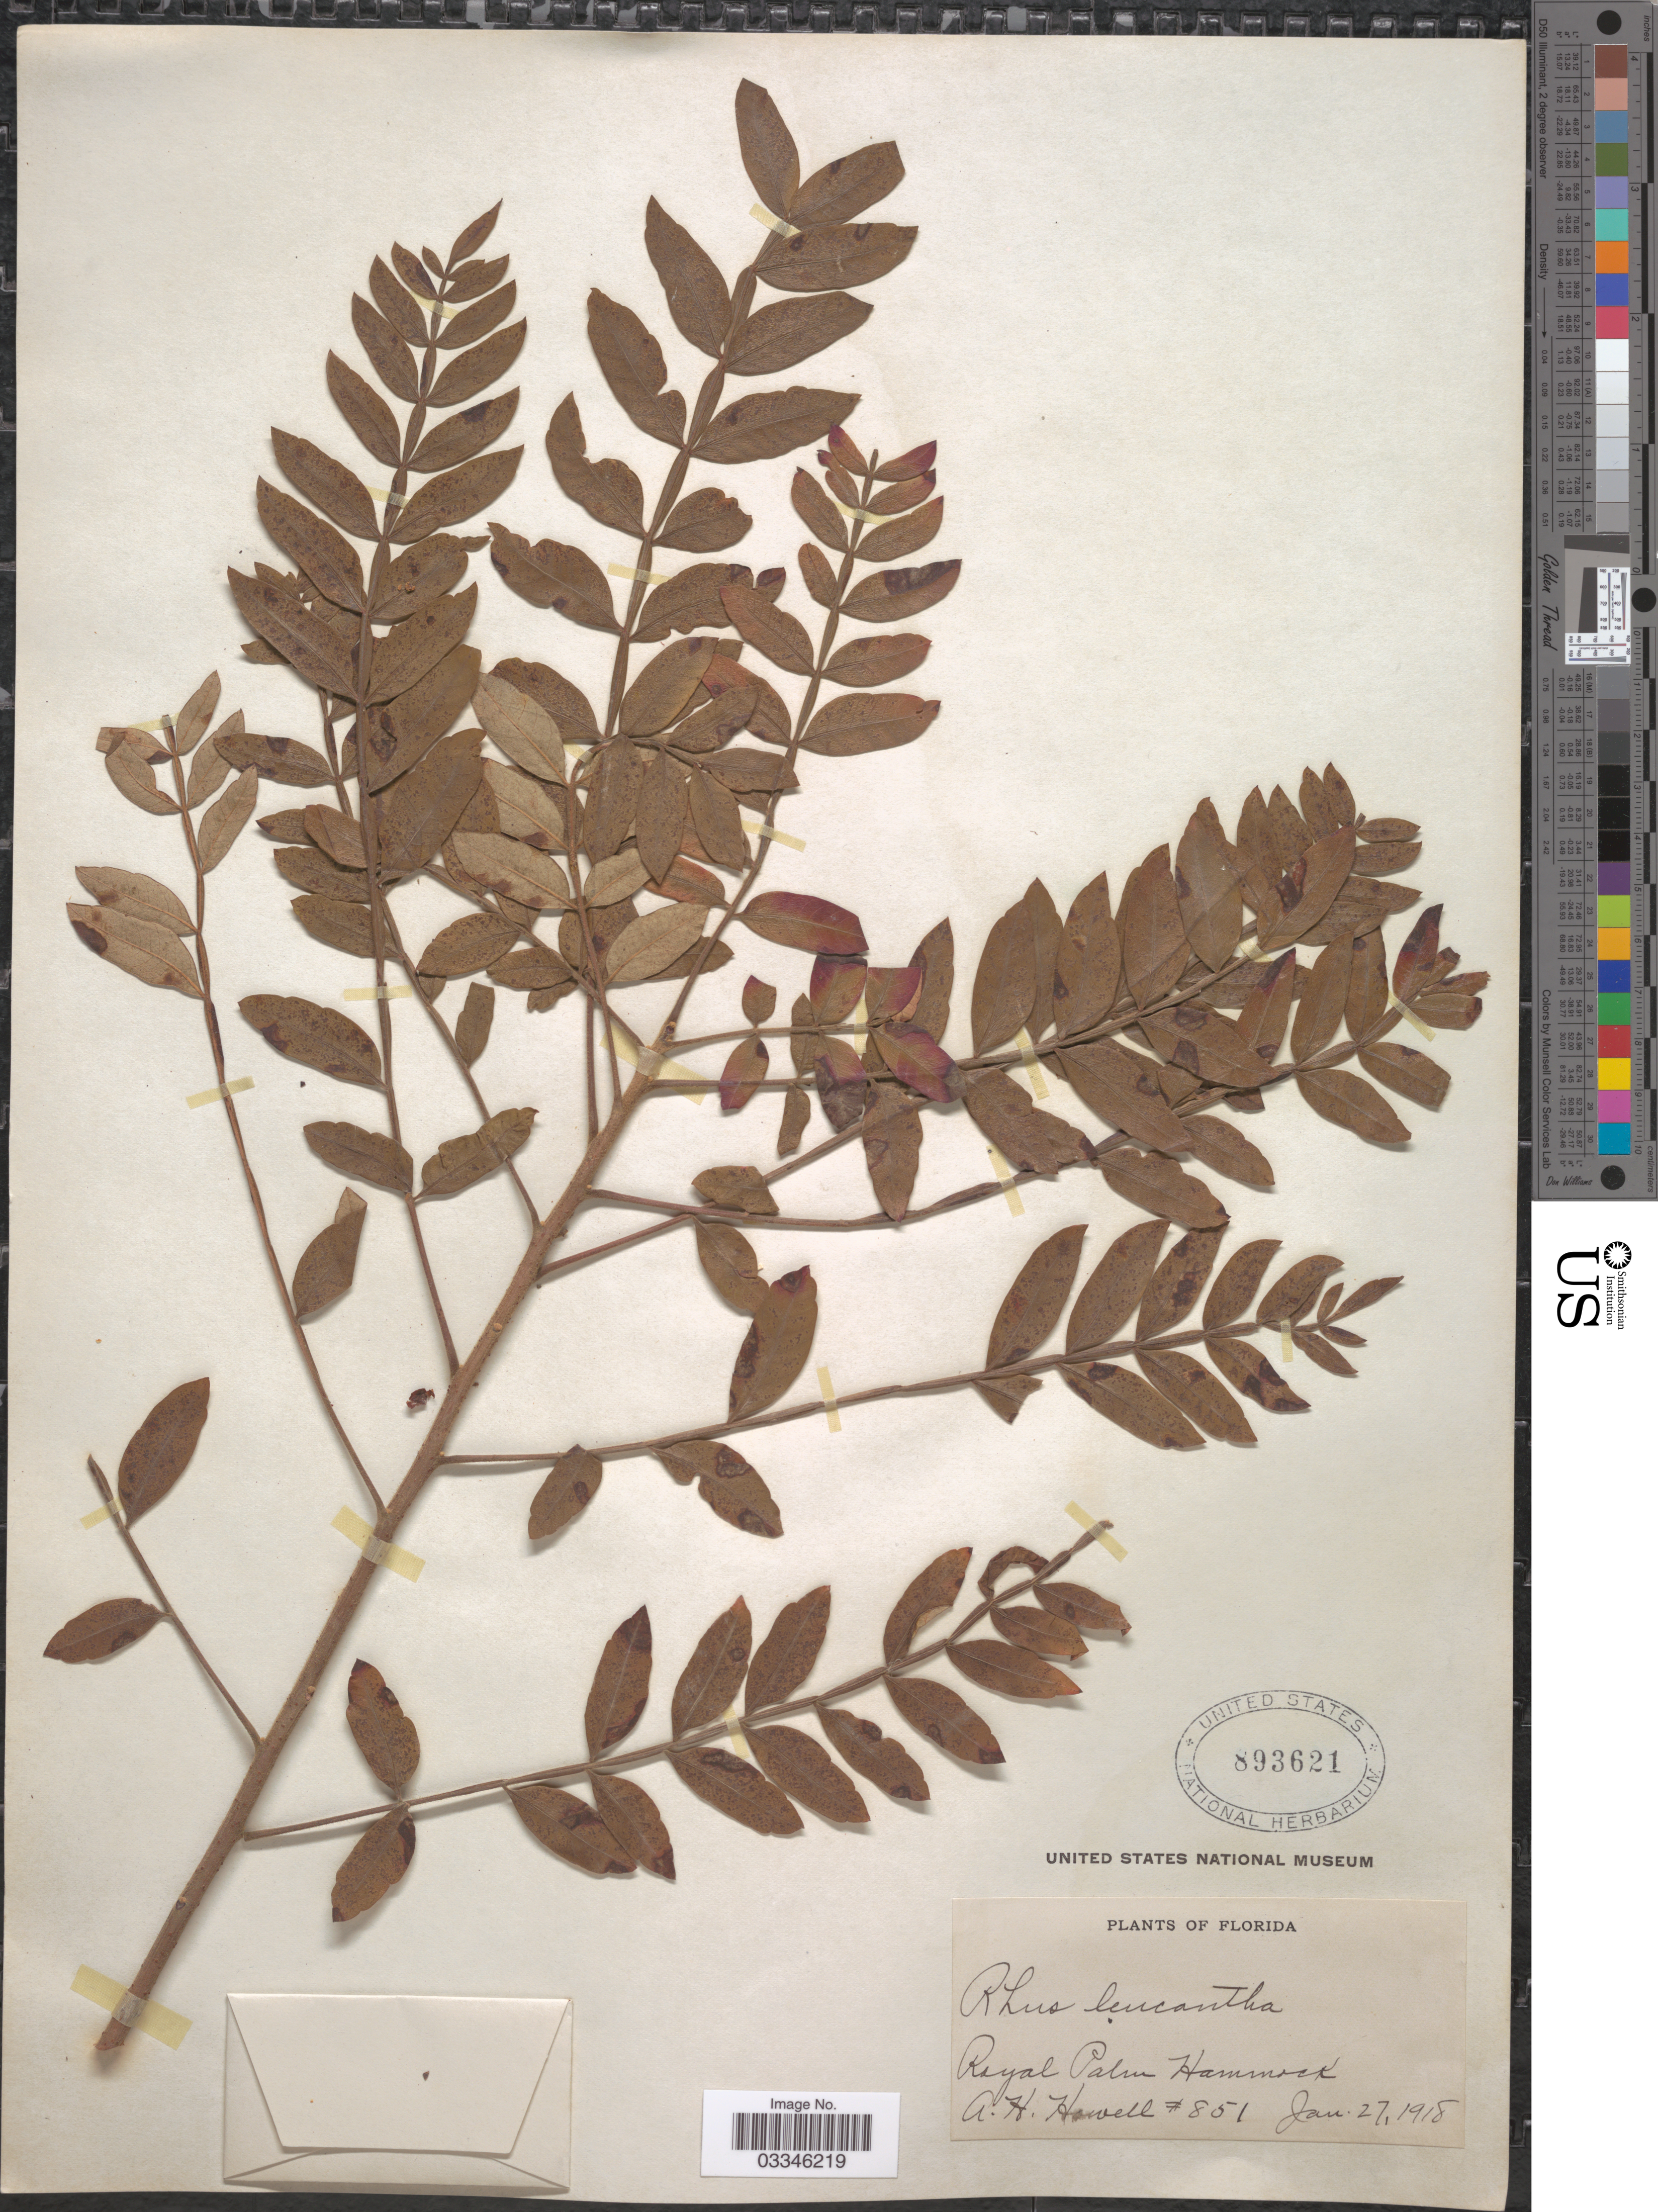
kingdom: Plantae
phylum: Tracheophyta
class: Magnoliopsida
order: Sapindales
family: Anacardiaceae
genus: Rhus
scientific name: Rhus leucantha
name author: Jacq.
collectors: A. Howell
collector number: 851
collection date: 1918-01-27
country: United States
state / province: Florida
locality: Royal Palm Hammock.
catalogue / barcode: US 893621